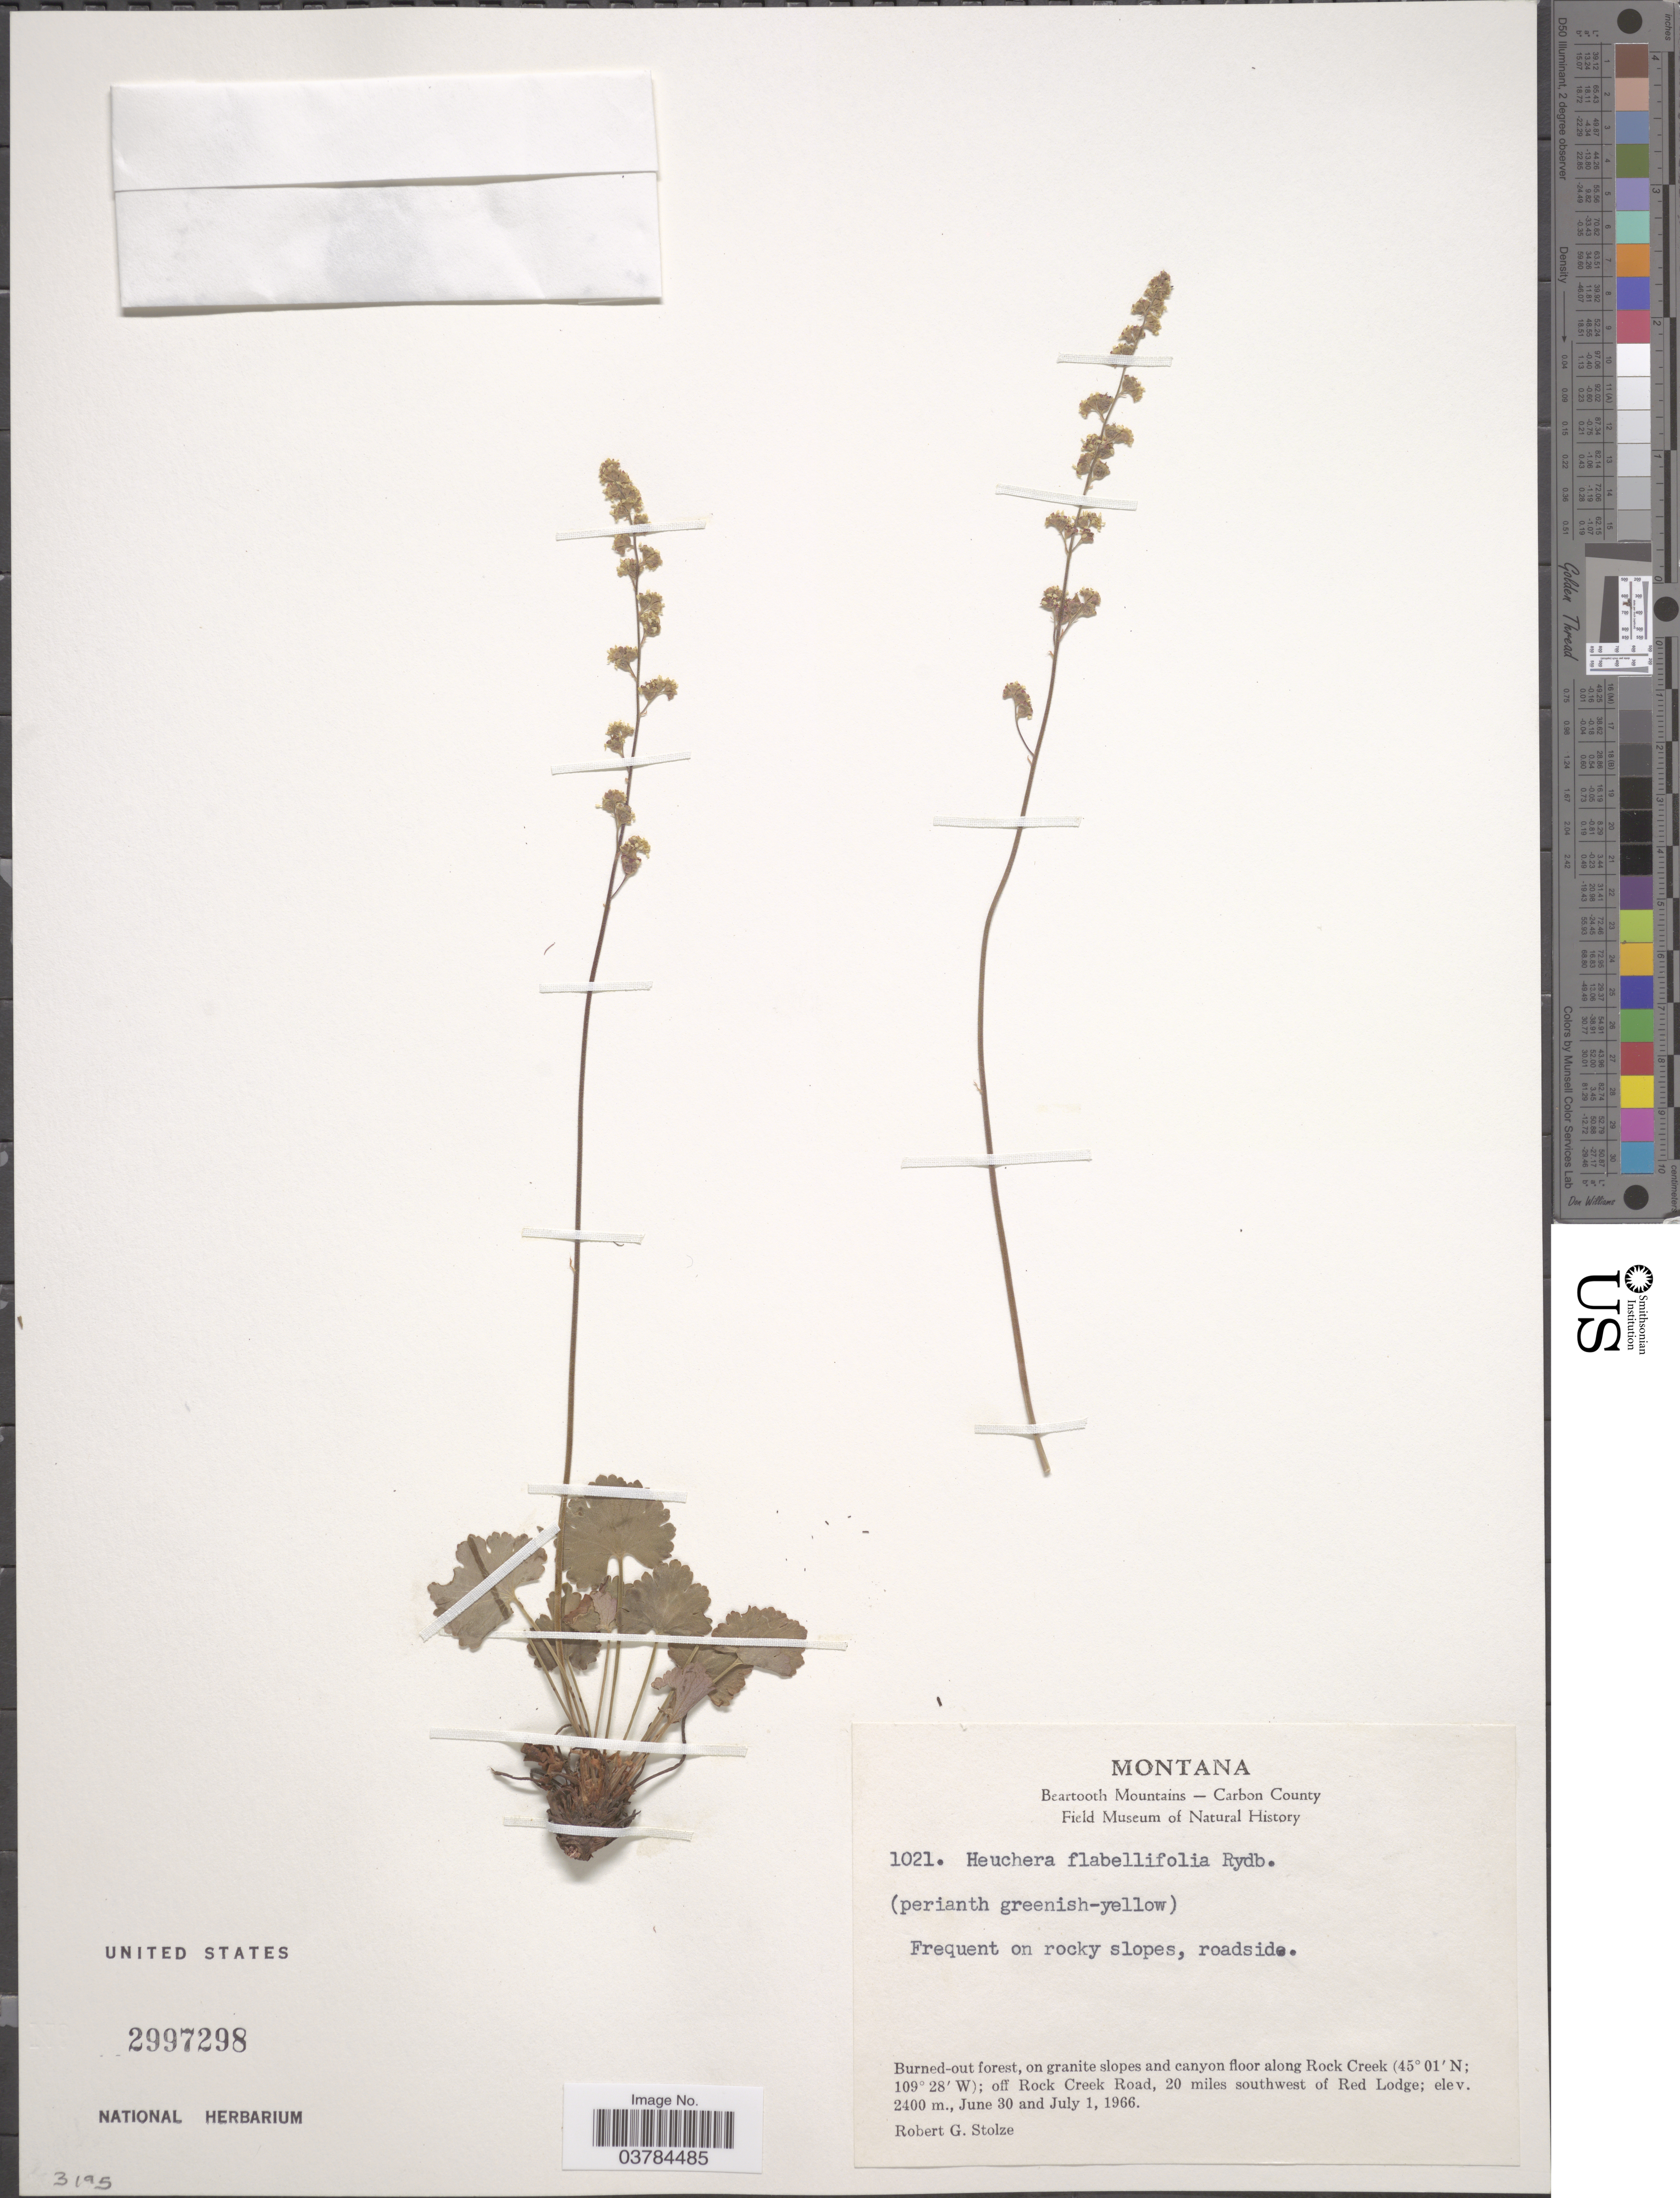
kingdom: Plantae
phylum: Tracheophyta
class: Magnoliopsida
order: Saxifragales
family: Saxifragaceae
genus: Heuchera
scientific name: Heuchera flabellifolia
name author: Rydb.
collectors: R. G. Stolze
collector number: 1021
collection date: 1966-06-30/1966-07-01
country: United States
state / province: Montana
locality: Beartooth Mountains - Carbon County. Along Rock Creek; off Rock Creek Road, 20 miles southwest of Red Lodge.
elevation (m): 2400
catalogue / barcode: US 2997298